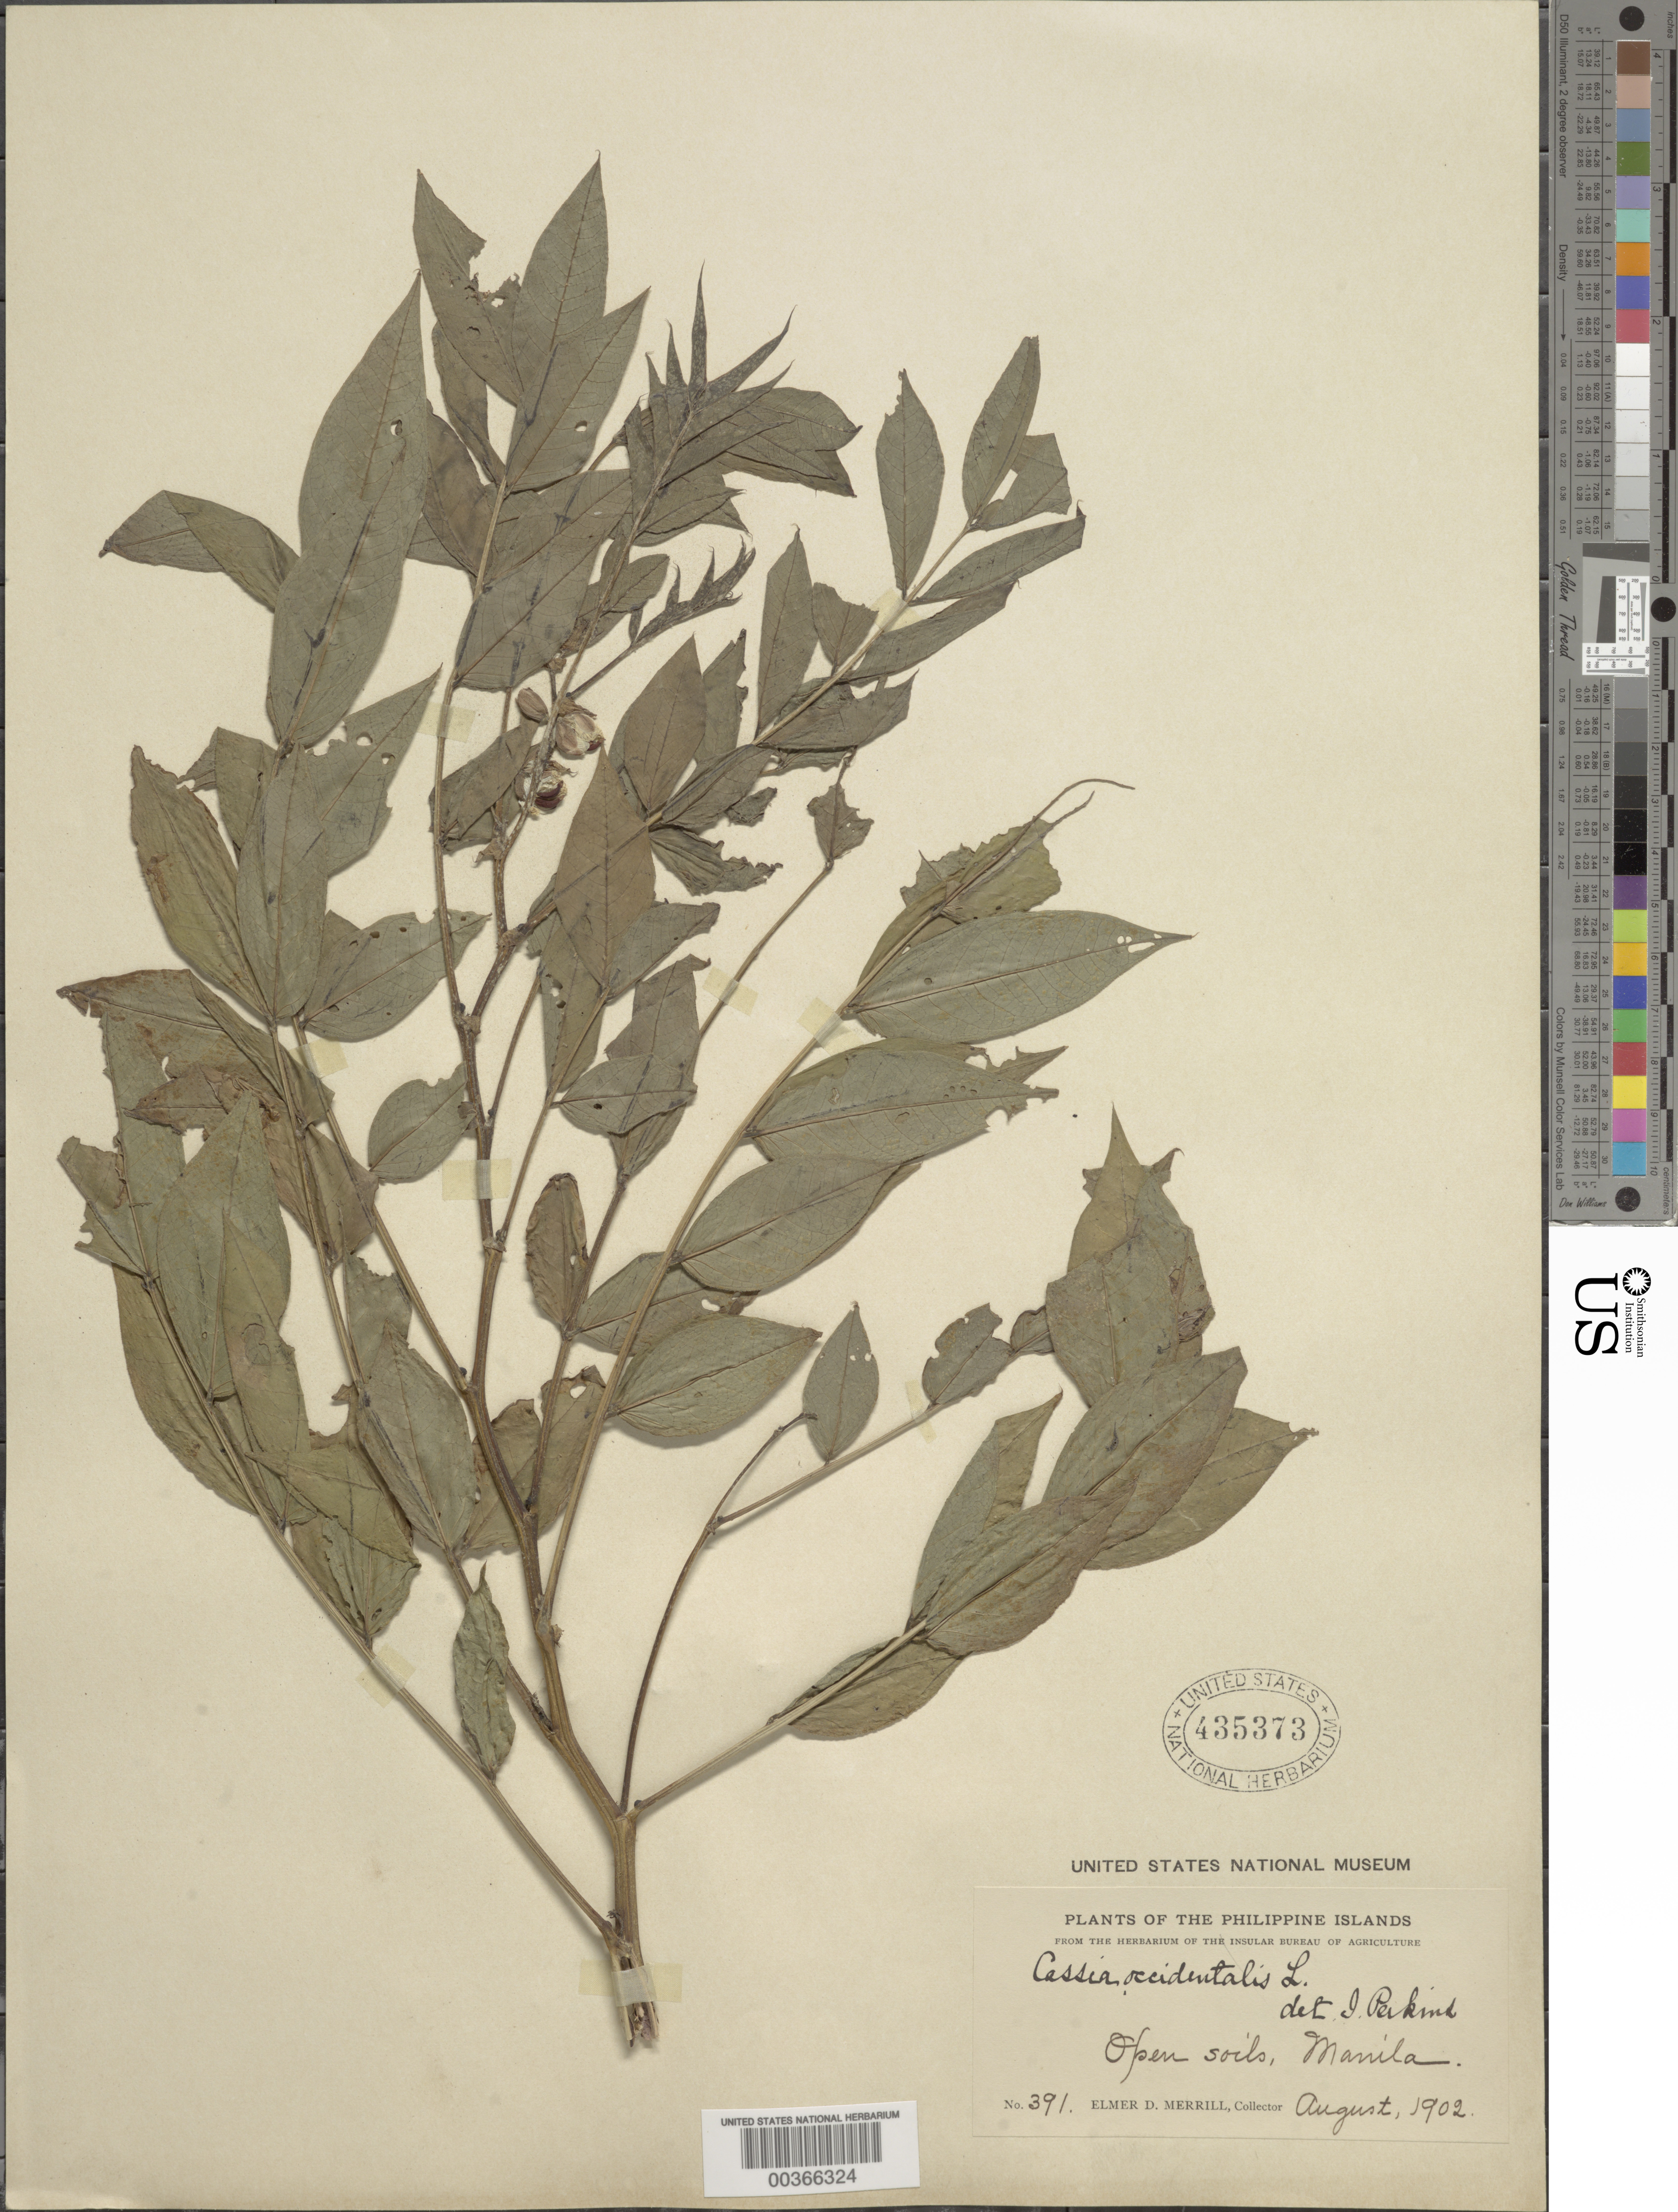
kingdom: Plantae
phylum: Tracheophyta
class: Magnoliopsida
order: Fabales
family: Fabaceae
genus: Senna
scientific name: Senna occidentalis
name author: (L.) Link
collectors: E. D. Merrill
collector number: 391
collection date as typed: Aug 1902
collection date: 1902-08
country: Philippines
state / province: National Capital Region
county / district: Manila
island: Luzon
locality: Manila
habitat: Open soils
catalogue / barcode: US 435373